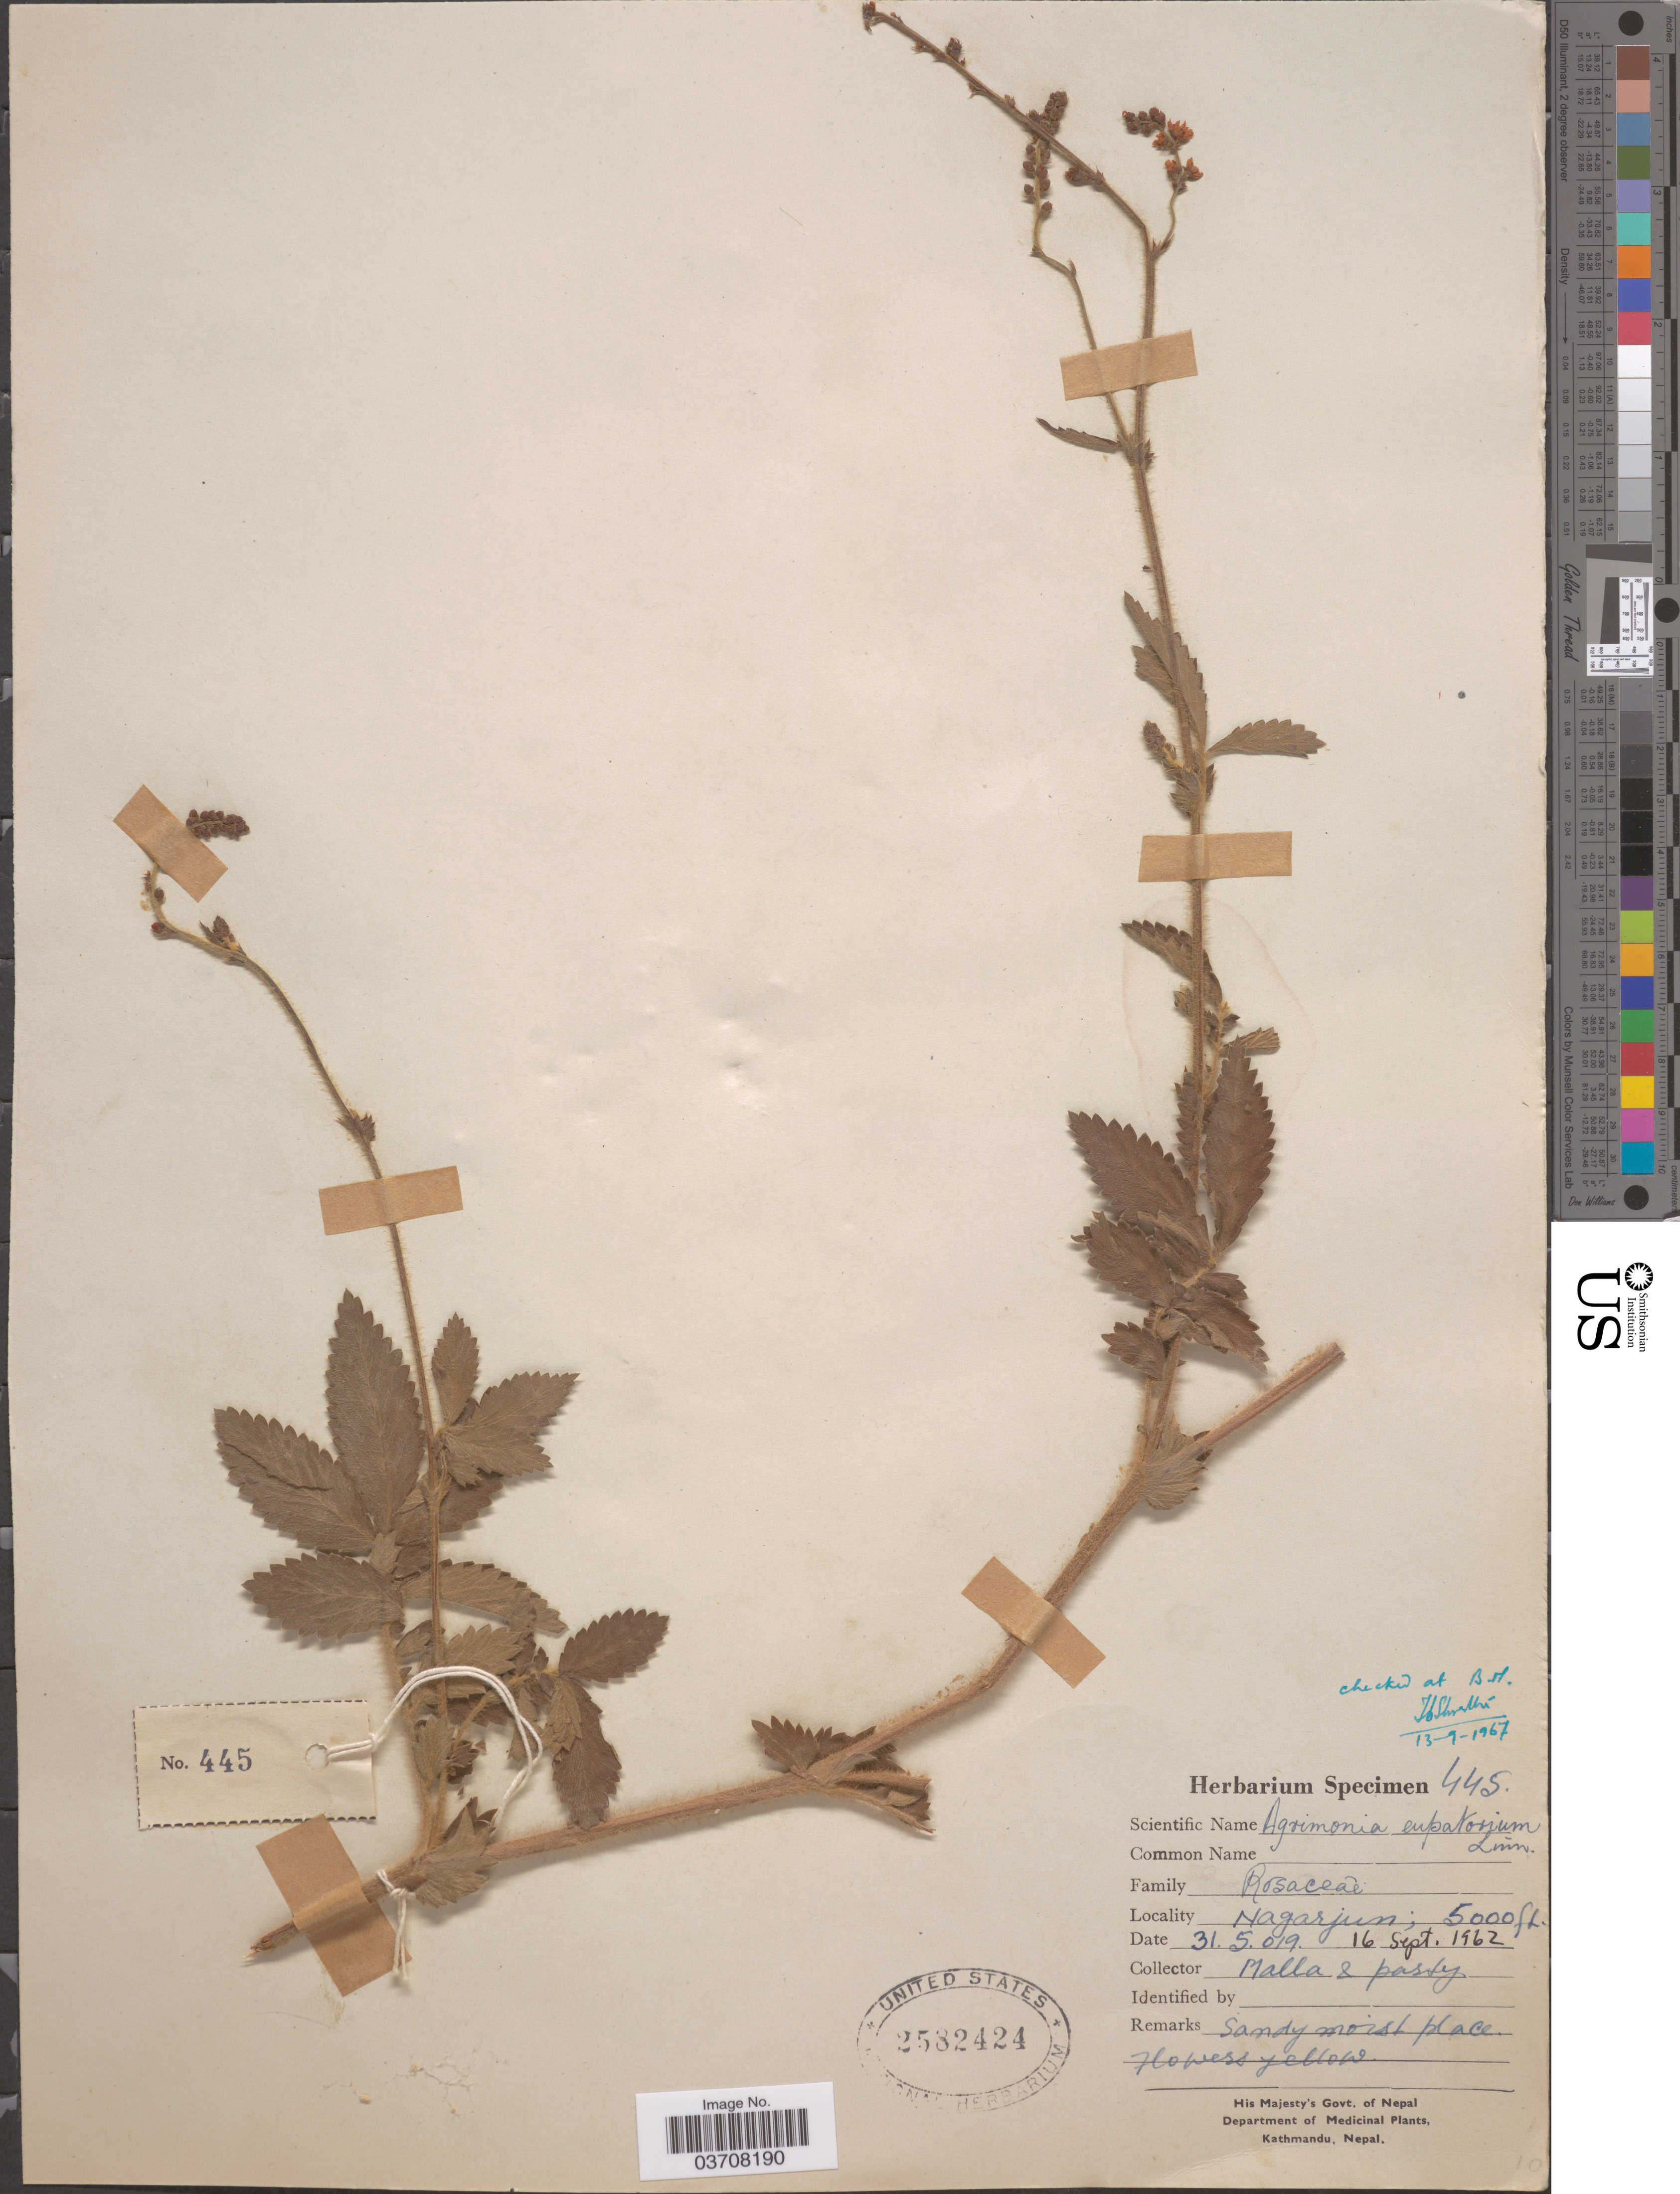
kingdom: Plantae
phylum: Tracheophyta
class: Magnoliopsida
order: Rosales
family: Rosaceae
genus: Agrimonia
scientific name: Agrimonia eupatoria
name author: L.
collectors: Malla & -. Pasty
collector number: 445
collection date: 1962-09-16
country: Nepal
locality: Nagarjun.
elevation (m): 1524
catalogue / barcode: US 2582424